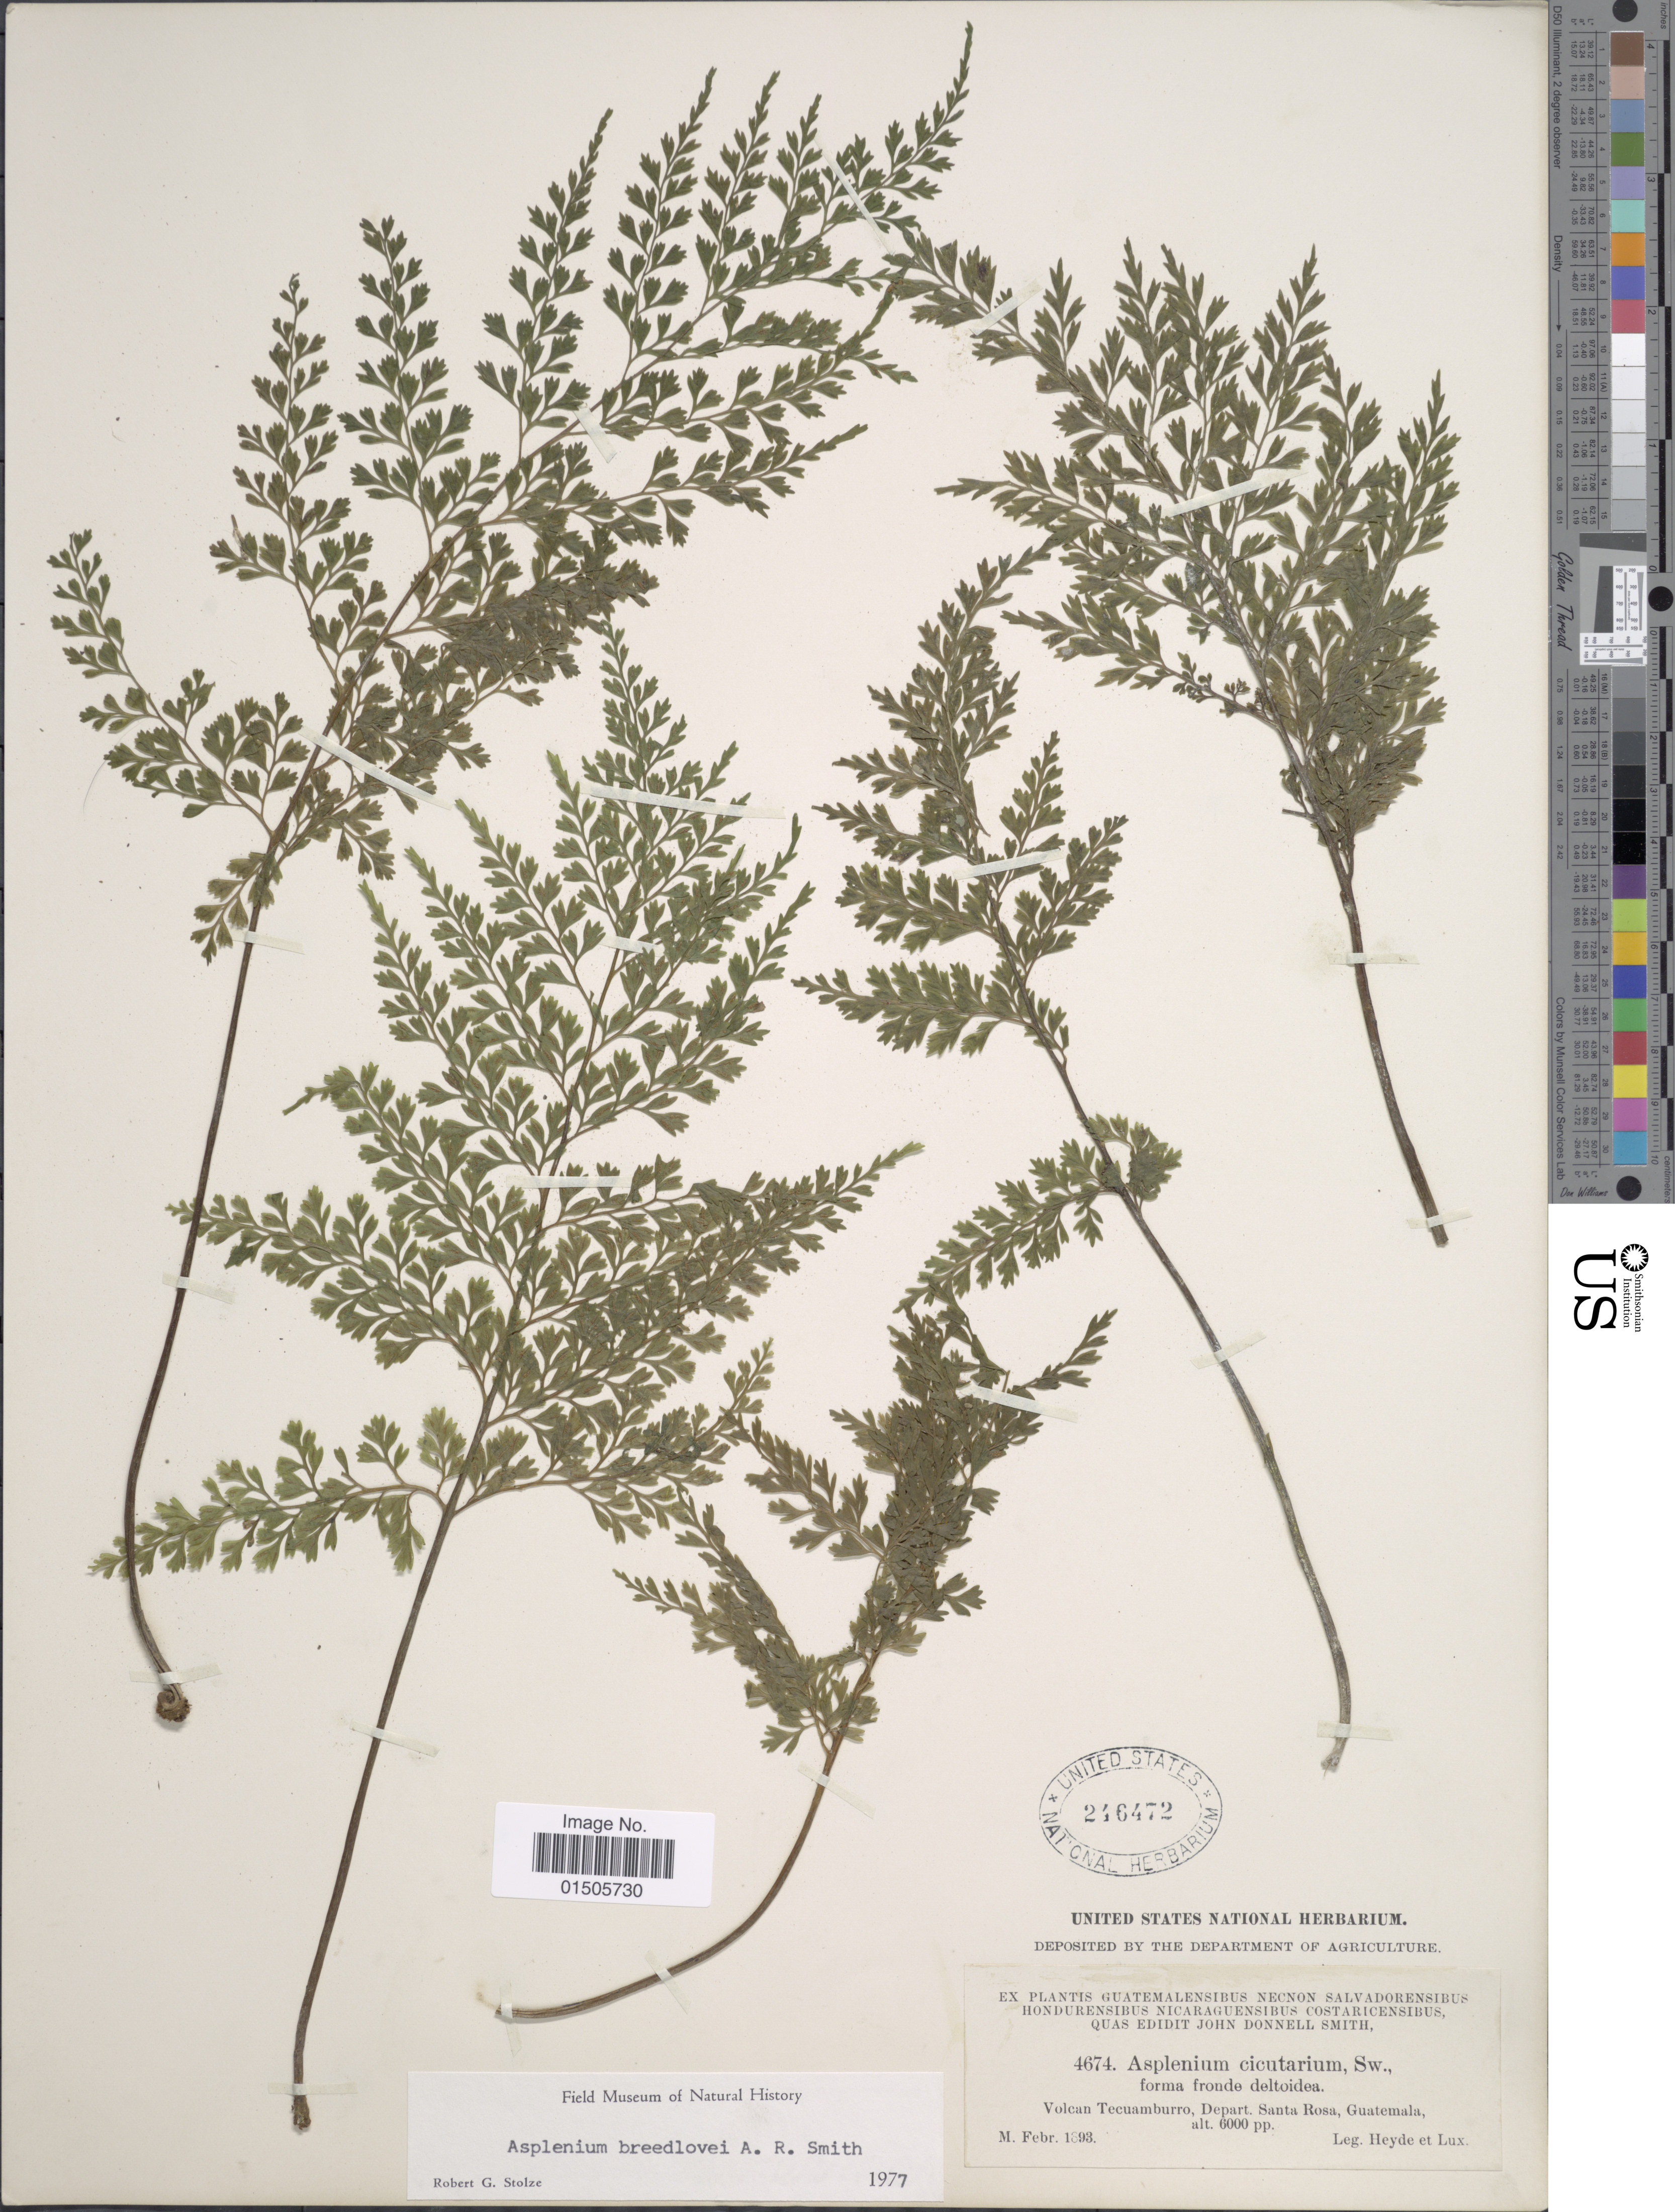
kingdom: Plantae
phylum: Tracheophyta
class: Polypodiopsida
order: Polypodiales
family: Aspleniaceae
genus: Asplenium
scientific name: Asplenium breedlovei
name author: A.R. Sm.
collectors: Heyde & Lux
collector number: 4674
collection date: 1893-02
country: Guatemala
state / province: Santa Rosa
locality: Volcan Tecuamburro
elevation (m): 1829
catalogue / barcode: US 246472